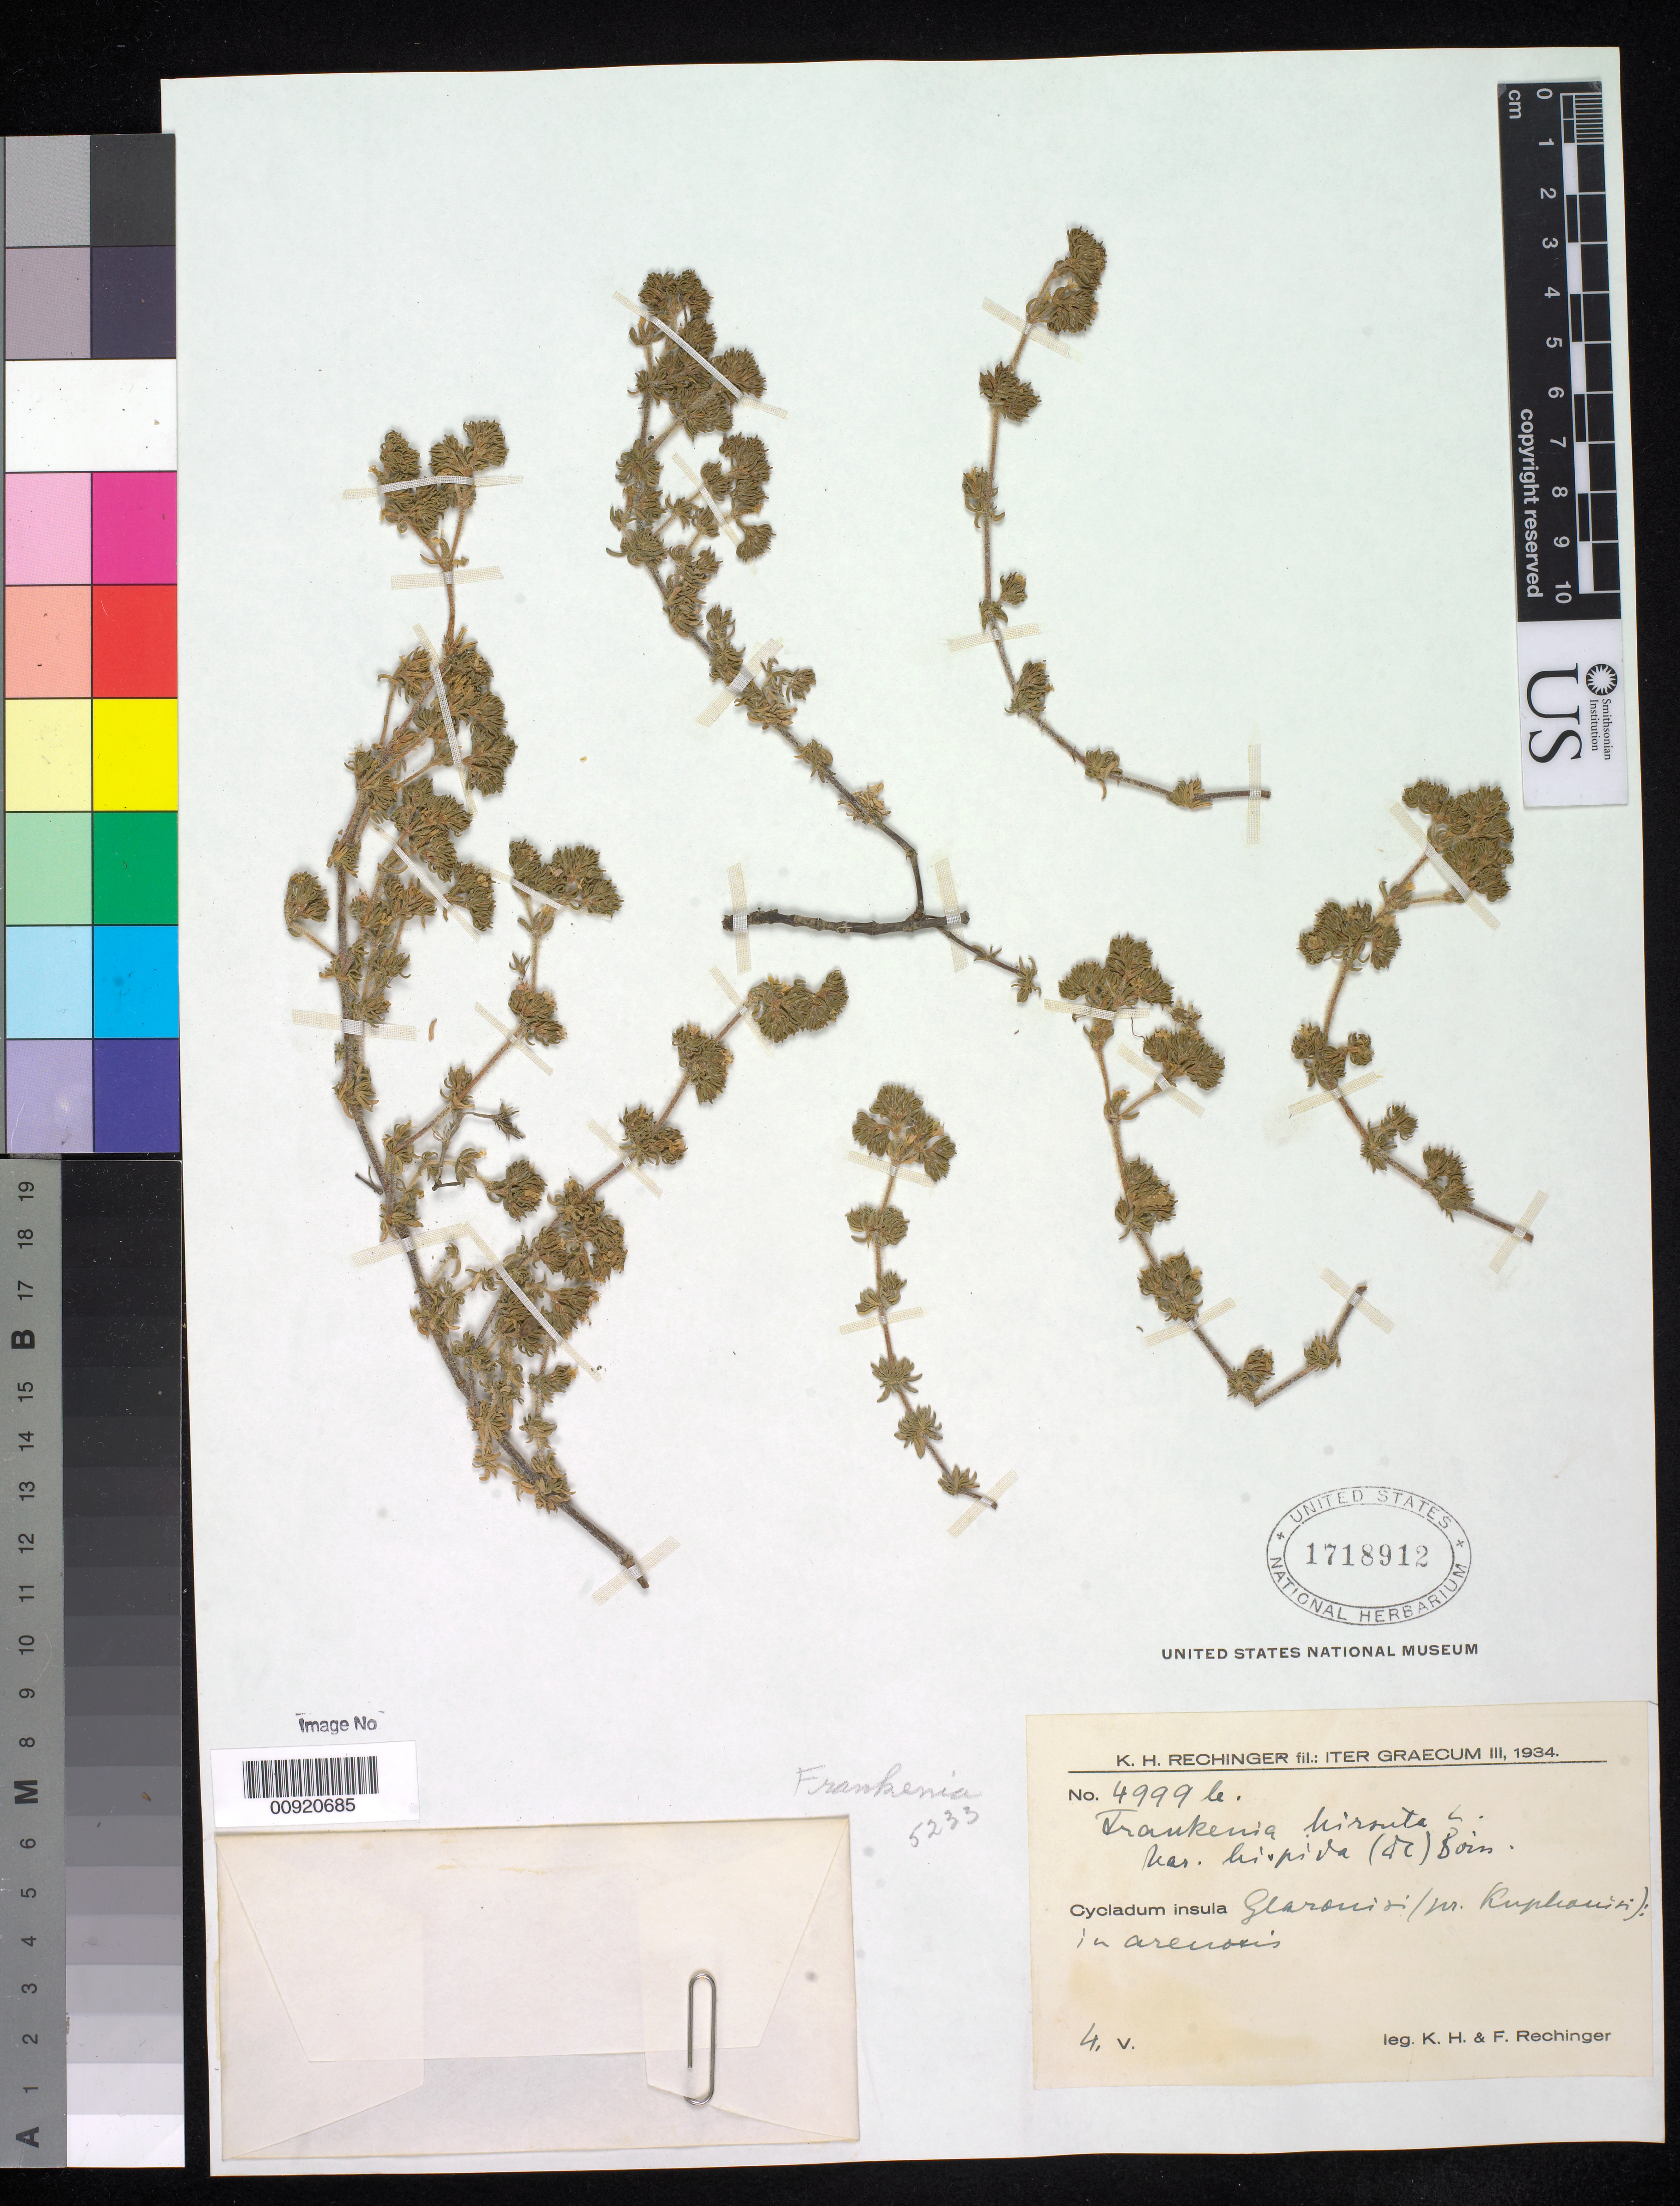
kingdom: Plantae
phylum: Tracheophyta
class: Magnoliopsida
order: Caryophyllales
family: Frankeniaceae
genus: Frankenia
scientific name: Frankenia hirsuta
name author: L.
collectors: K. H. Rechinger & F. Rechinger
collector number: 4999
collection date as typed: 05 Apr 1934 or 04 May 1934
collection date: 1934-04-05 or 1934-05-04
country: Greece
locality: Cycladum insula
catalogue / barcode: US 1718912